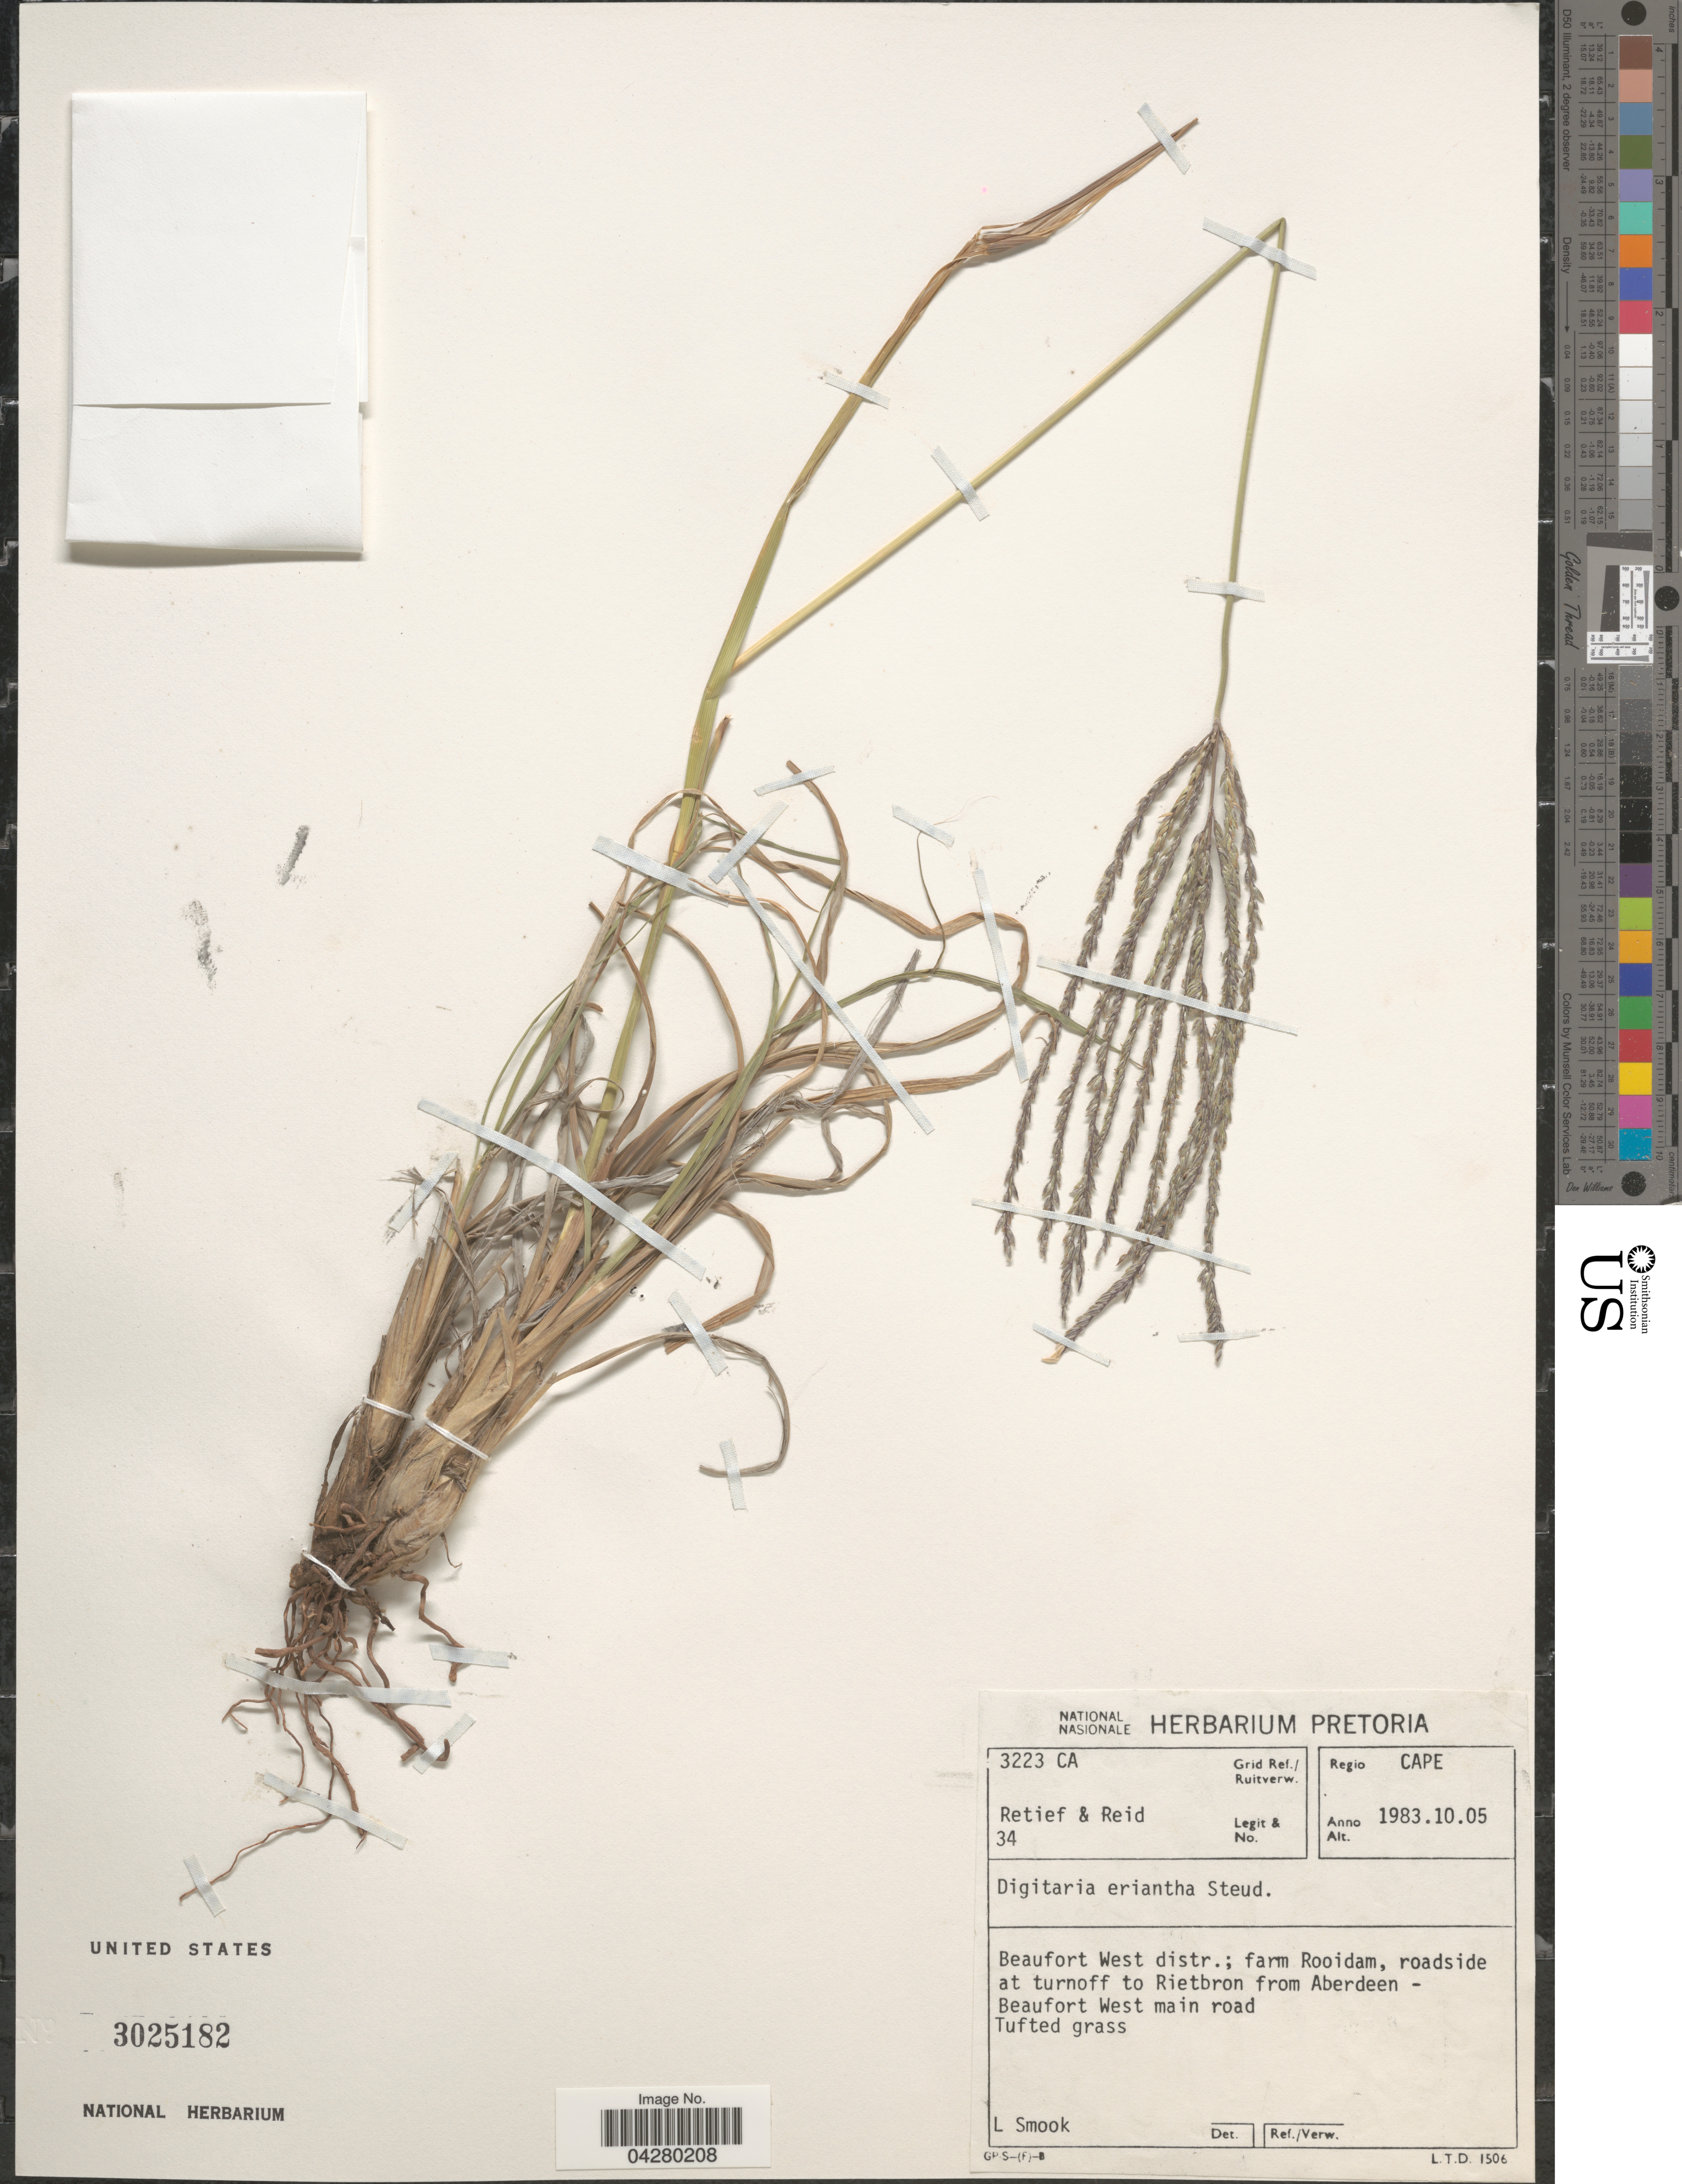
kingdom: Plantae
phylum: Tracheophyta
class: Liliopsida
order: Poales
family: Poaceae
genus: Digitaria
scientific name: Digitaria eriantha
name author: Steud.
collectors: E. Retief & -. Reid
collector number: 34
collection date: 1983-10-05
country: South Africa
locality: Regio Cape. 3223 CA Grid Ref. Beaufort West distr.; farm Rooidam, roadside at turnoff to Rietbron from Aberdeen - Beaufort West main road.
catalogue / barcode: US 3025182